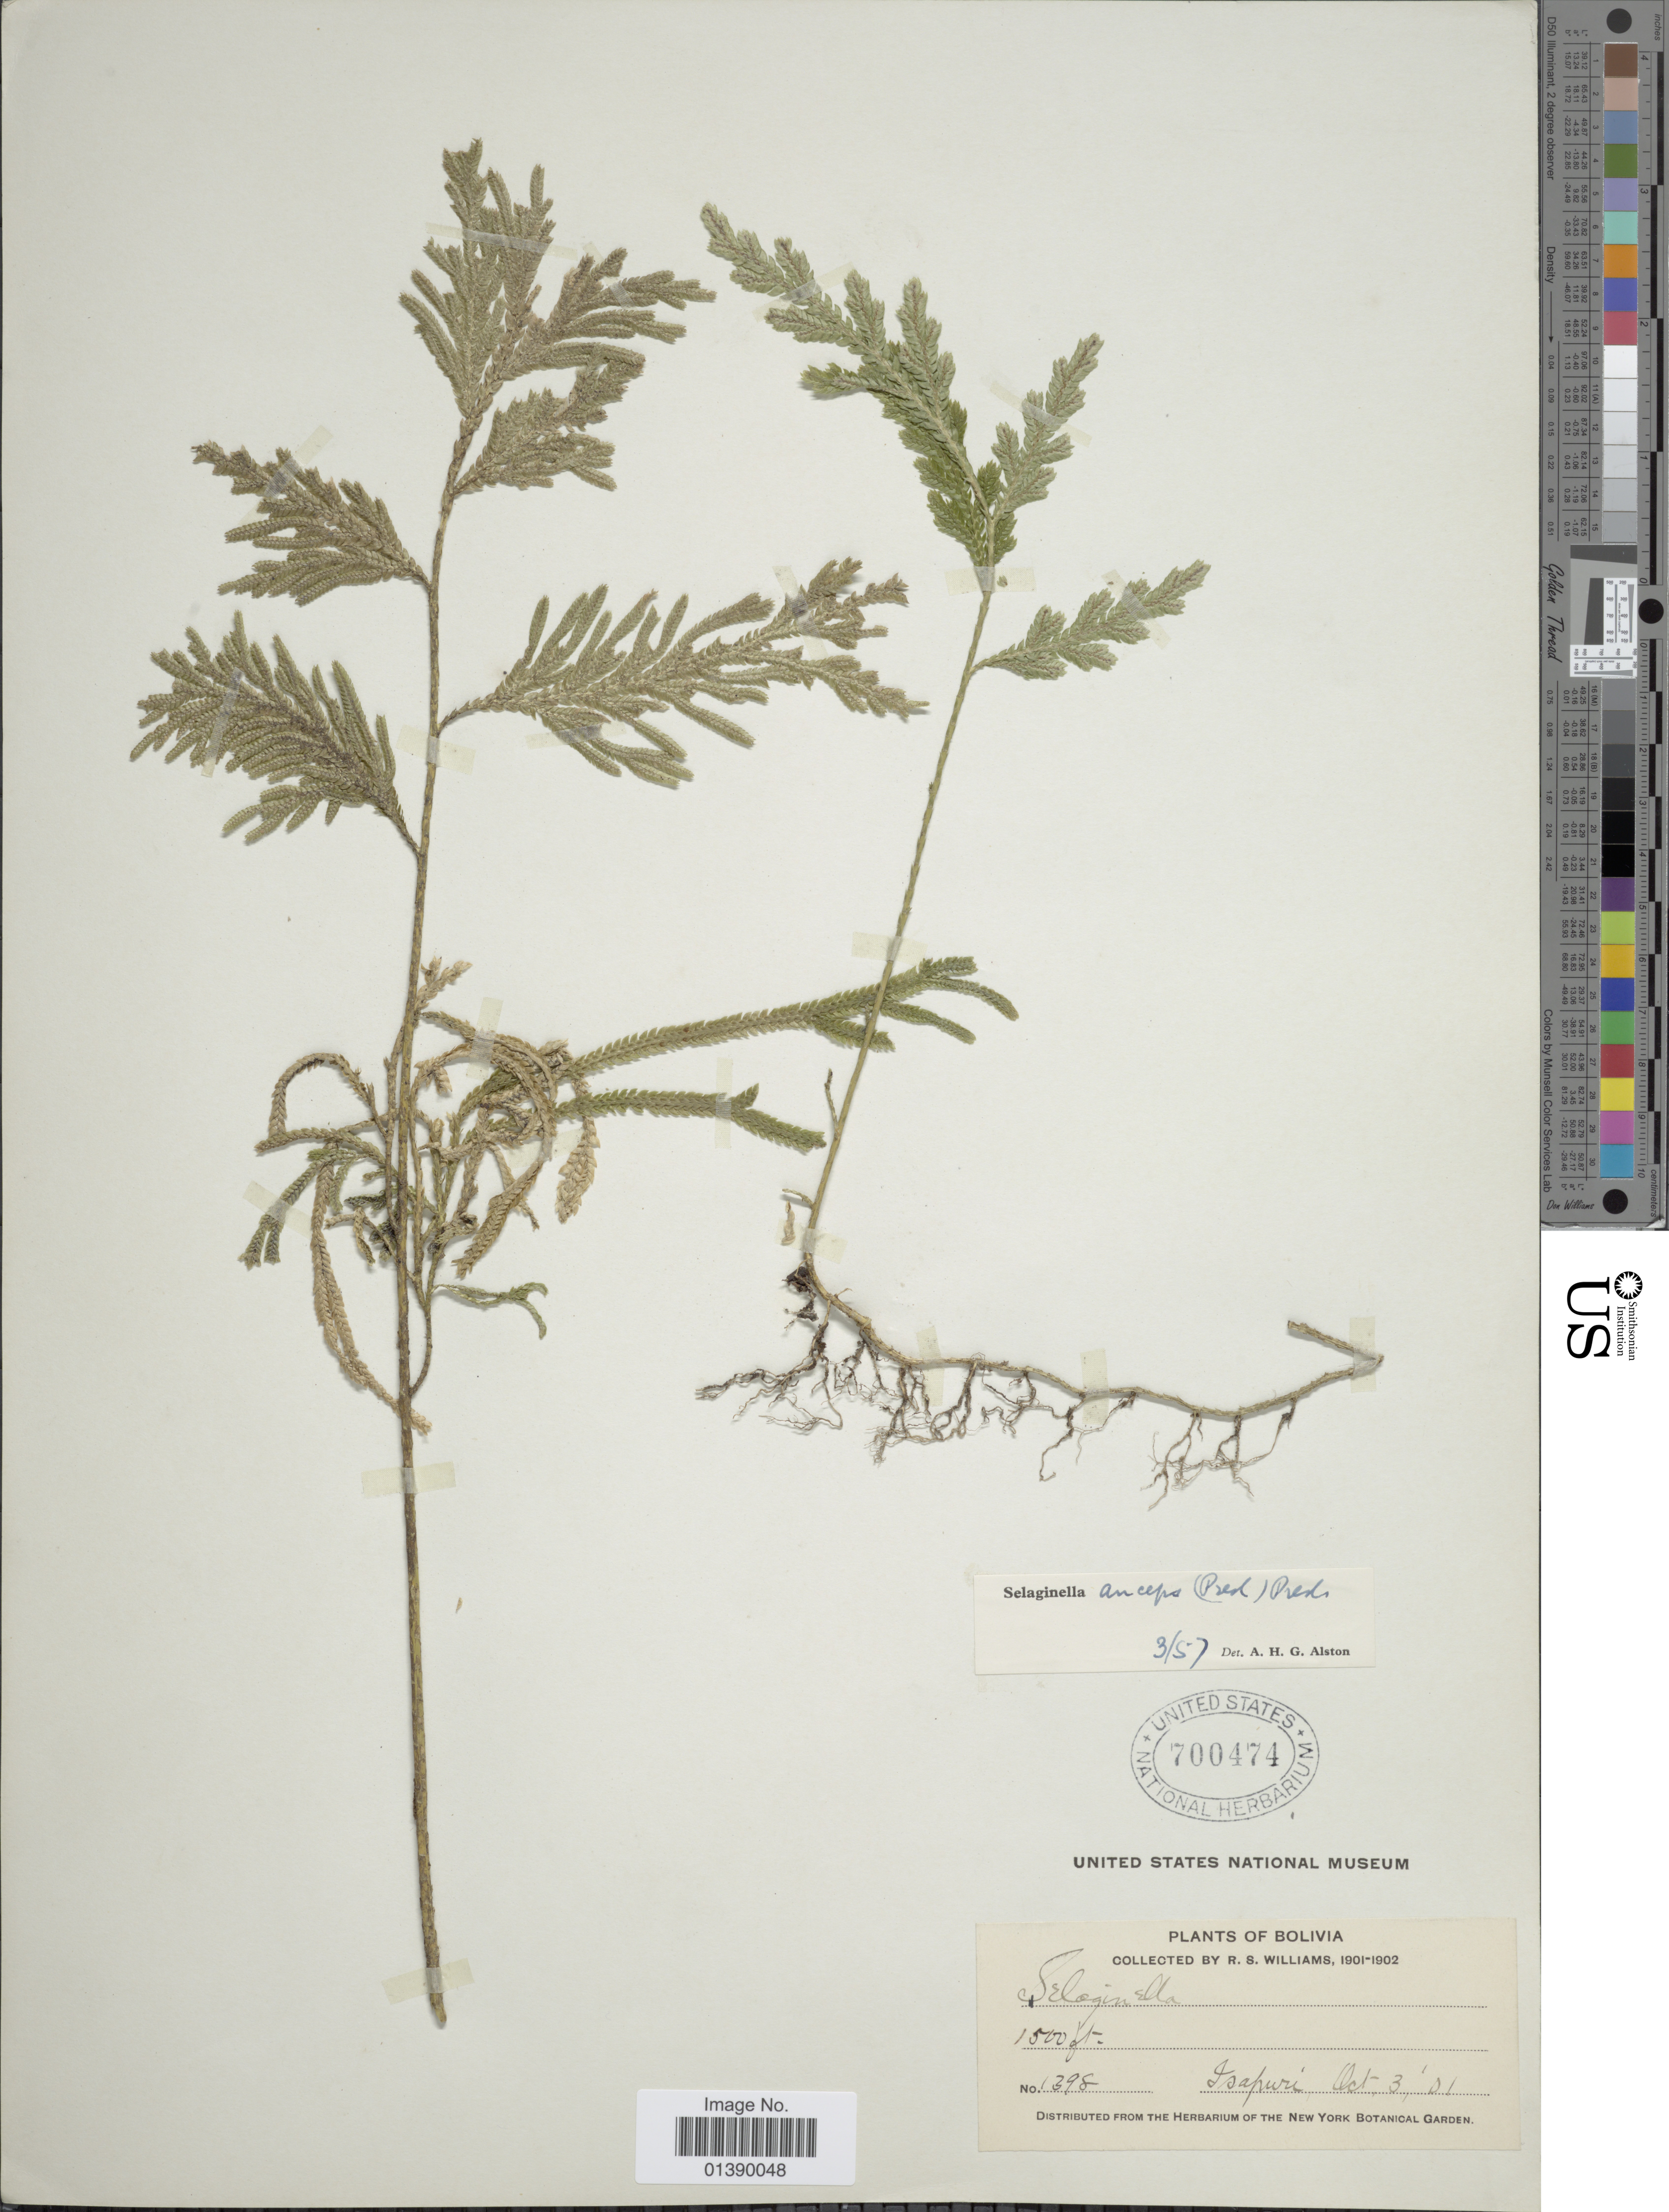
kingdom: Plantae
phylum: Tracheophyta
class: Lycopodiopsida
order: Selaginellales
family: Selaginellaceae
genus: Selaginella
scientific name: Selaginella anceps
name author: (C. Presl)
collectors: R. S. Williams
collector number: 1398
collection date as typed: Oct. 3, 1901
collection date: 1901-10-03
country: Bolivia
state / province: La Páz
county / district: Larecaja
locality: Isupuri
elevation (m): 457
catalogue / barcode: US 700474